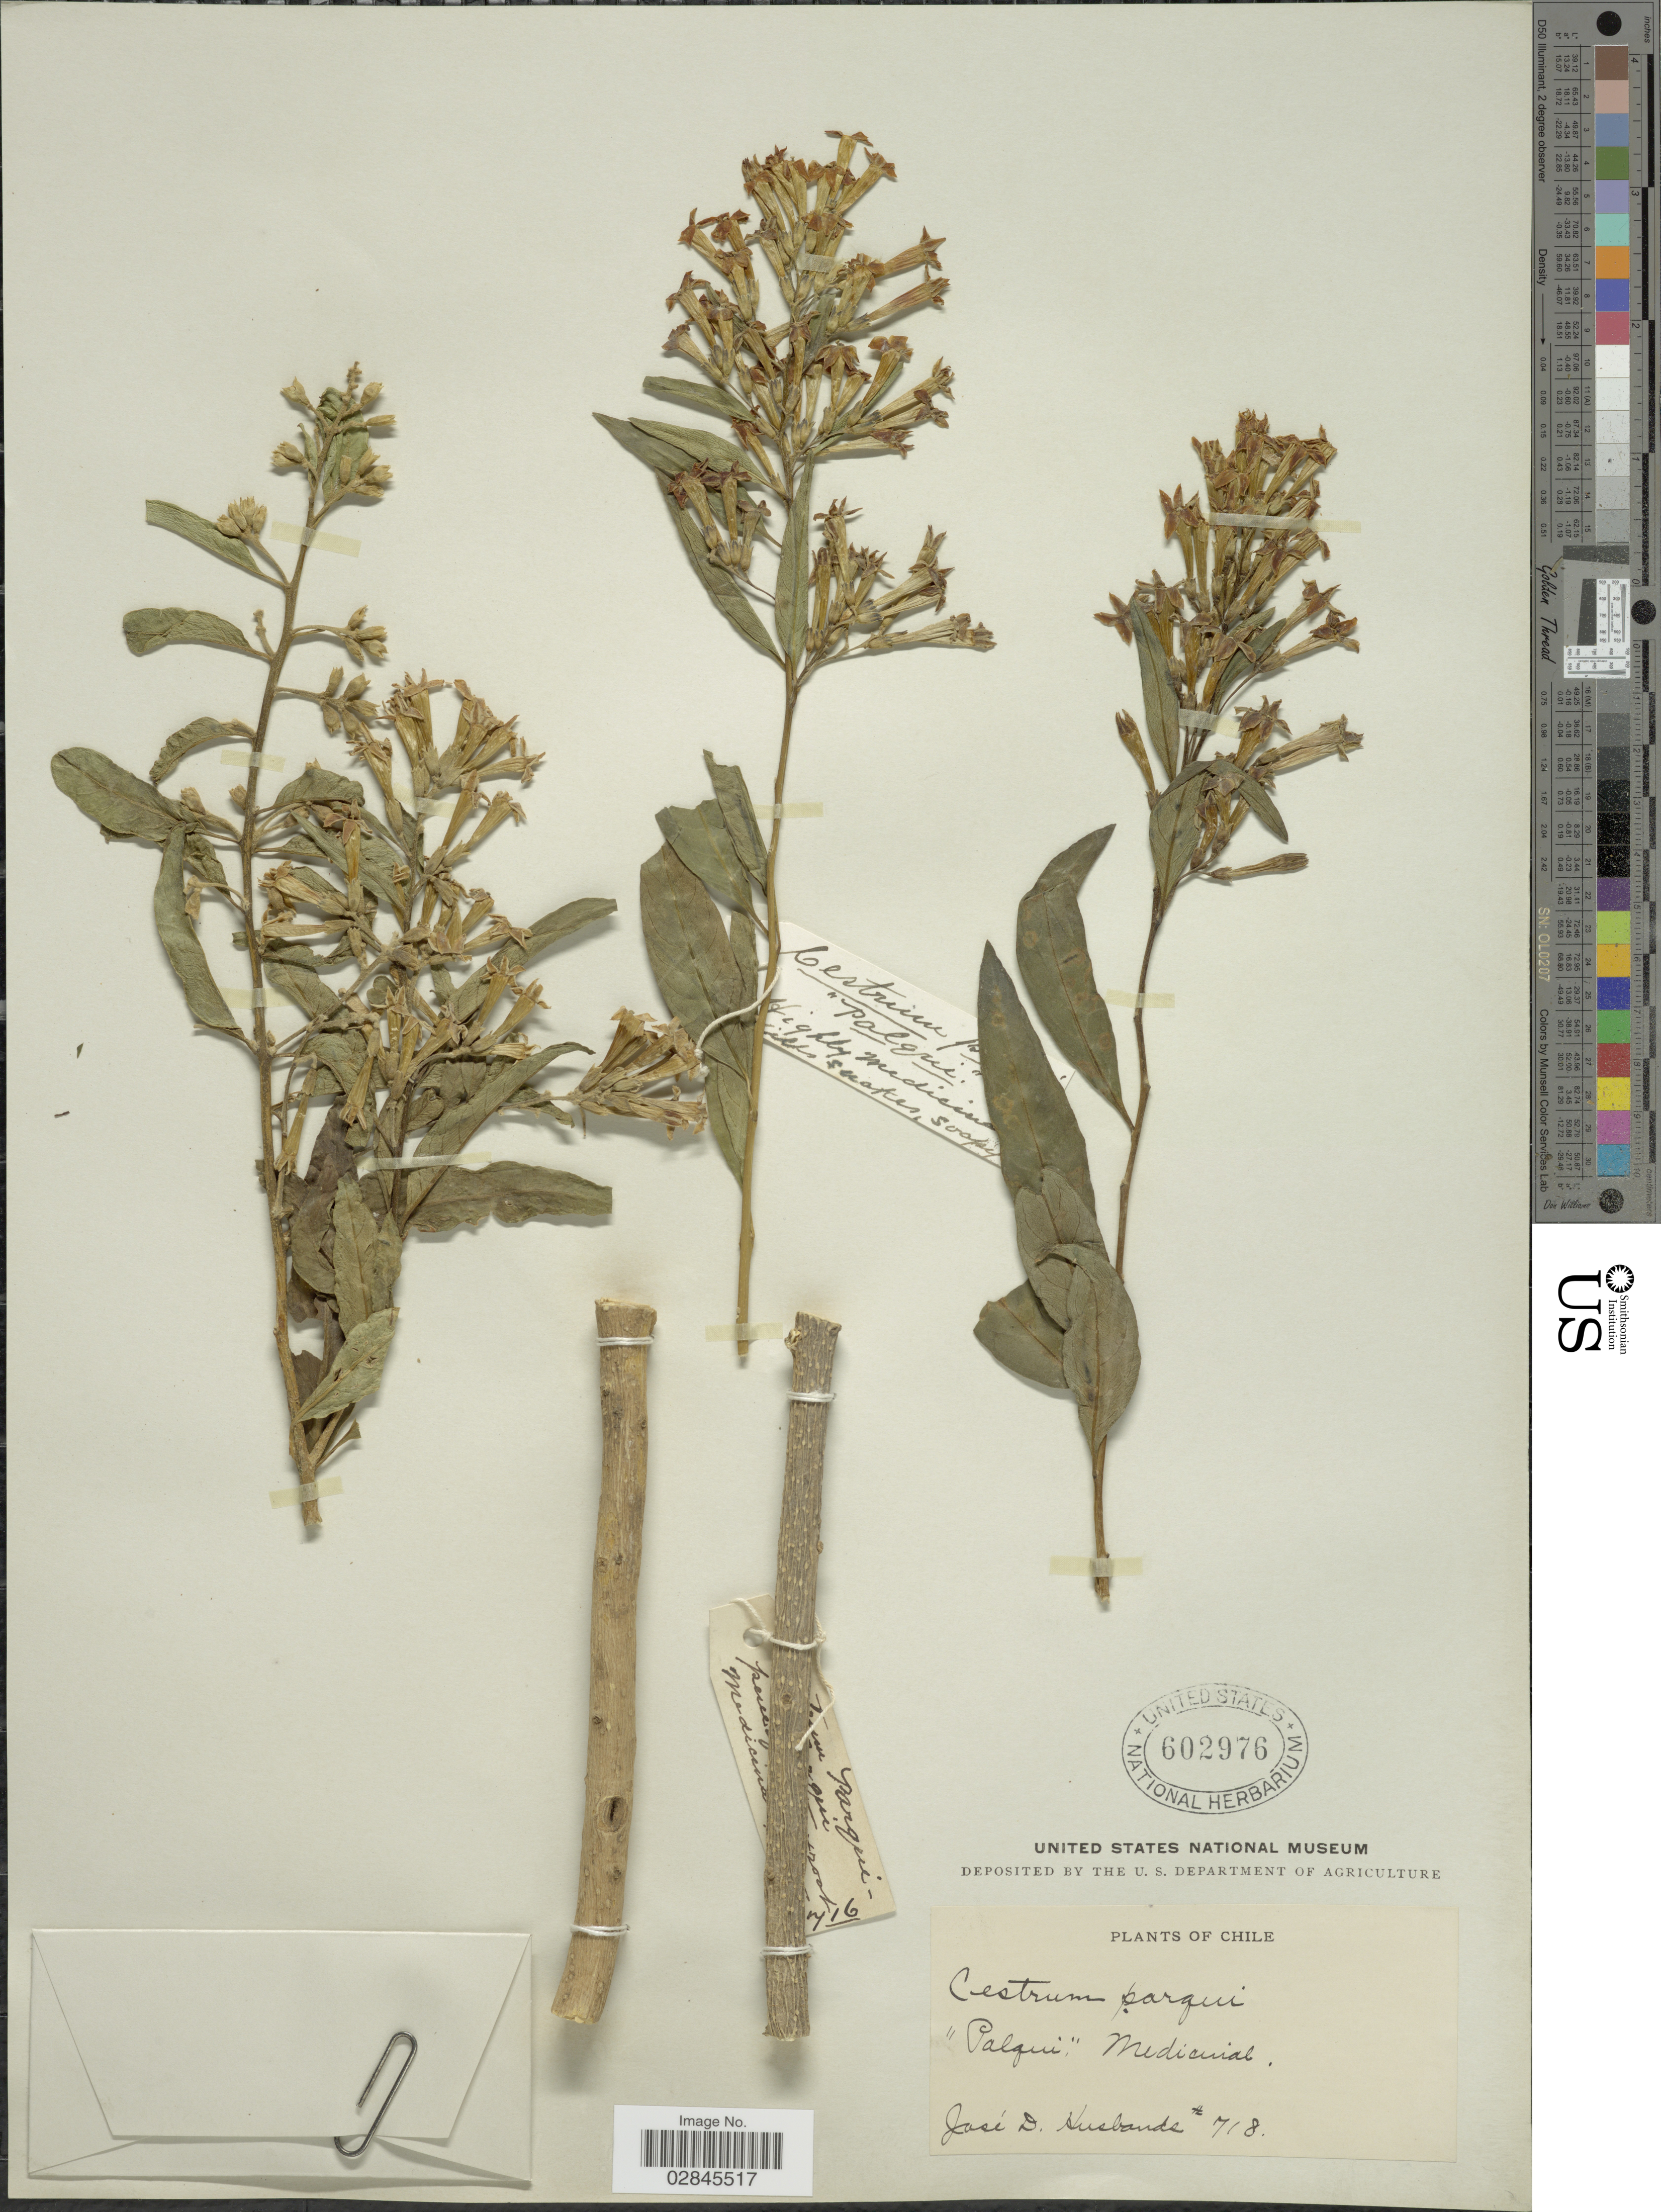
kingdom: Plantae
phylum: Tracheophyta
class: Magnoliopsida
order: Solanales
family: Solanaceae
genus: Cestrum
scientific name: Cestrum parqui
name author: L'Hér.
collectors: J. Husbands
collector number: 718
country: Chile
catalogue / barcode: US 602976